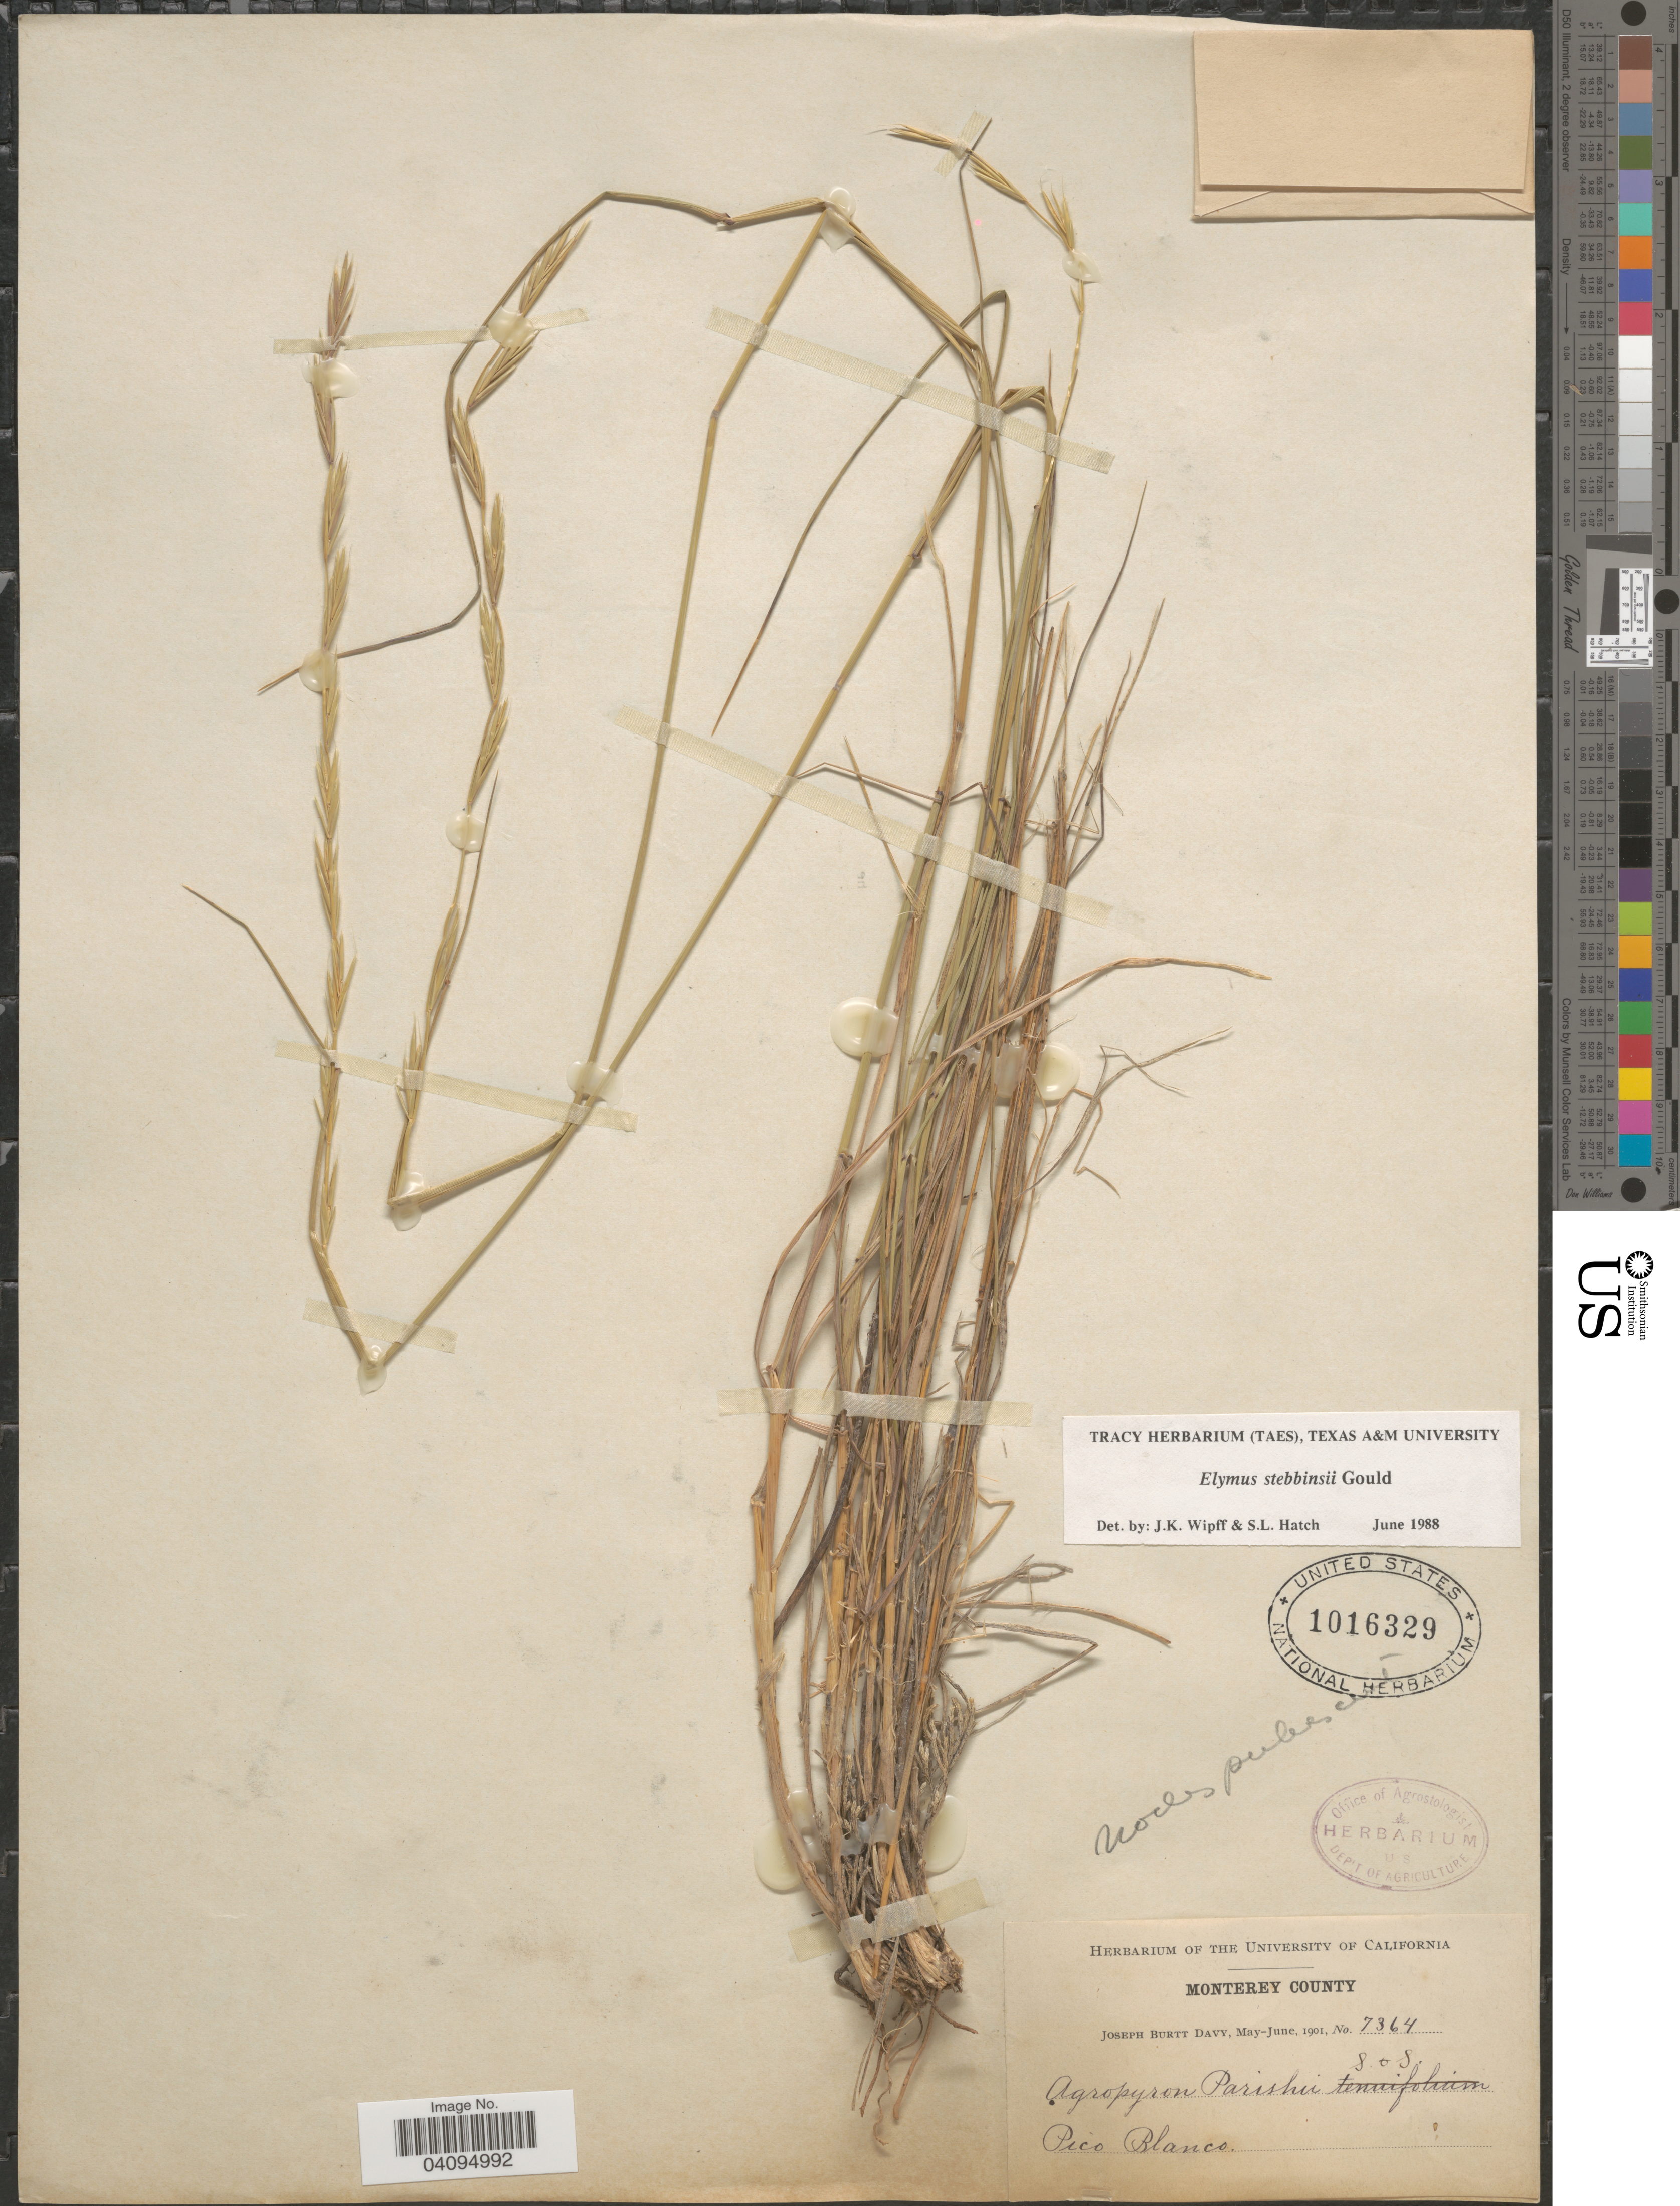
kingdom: Plantae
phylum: Tracheophyta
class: Liliopsida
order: Poales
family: Poaceae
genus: Elymus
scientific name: Elymus stebbinsii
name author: Gould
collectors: J. Burtt Davy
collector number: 7364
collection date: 1901-05/1901-06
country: United States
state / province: California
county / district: Monterey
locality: Monterey County. Pico Blanco.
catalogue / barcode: US 1016329